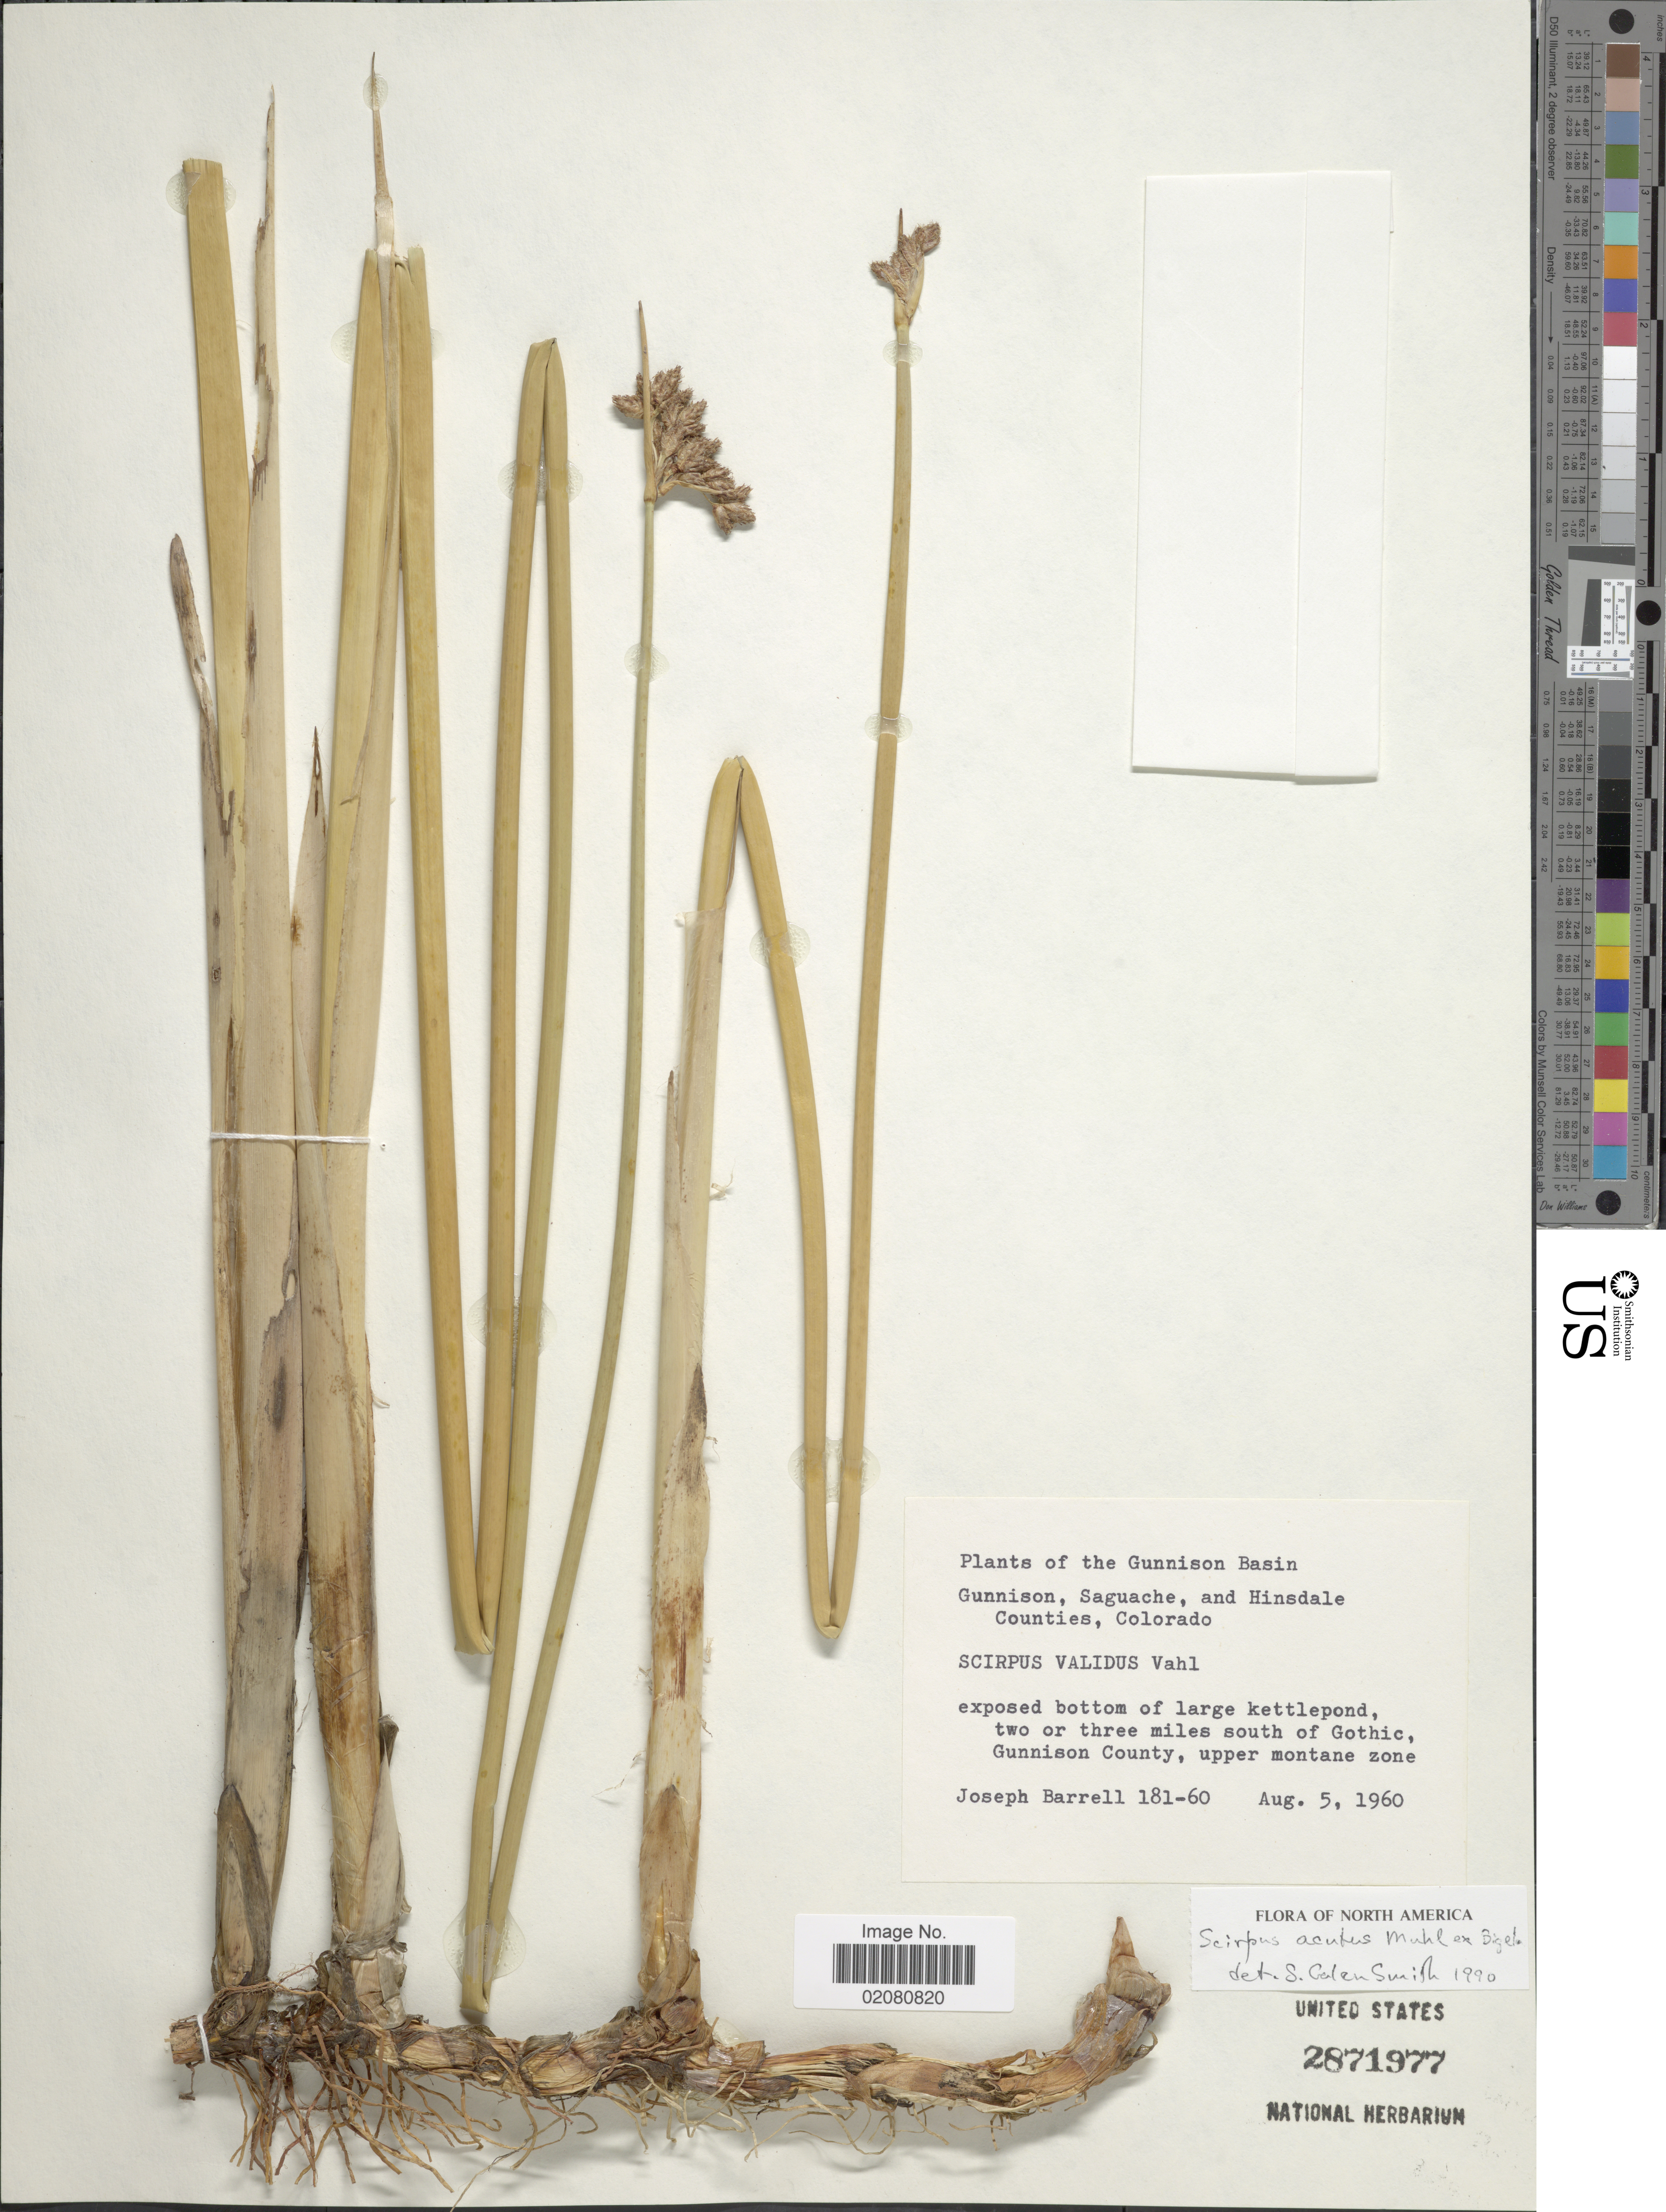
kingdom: Plantae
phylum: Tracheophyta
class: Liliopsida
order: Poales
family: Cyperaceae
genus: Schoenoplectus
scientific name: Schoenoplectus acutus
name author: (Muhl. ex Bigelow) Á. Löve & D. Löve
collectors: J. Barrell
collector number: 181-60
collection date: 1960-08-05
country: United States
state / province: Colorado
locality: Gunnison Basin. Gunnison, Saguache, and Hinsdale Counties, Colorado. Exposed bottom of large kettlepond, two or three miles south of Gothic, Gunnison County, upper montane zone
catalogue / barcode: US 2871977